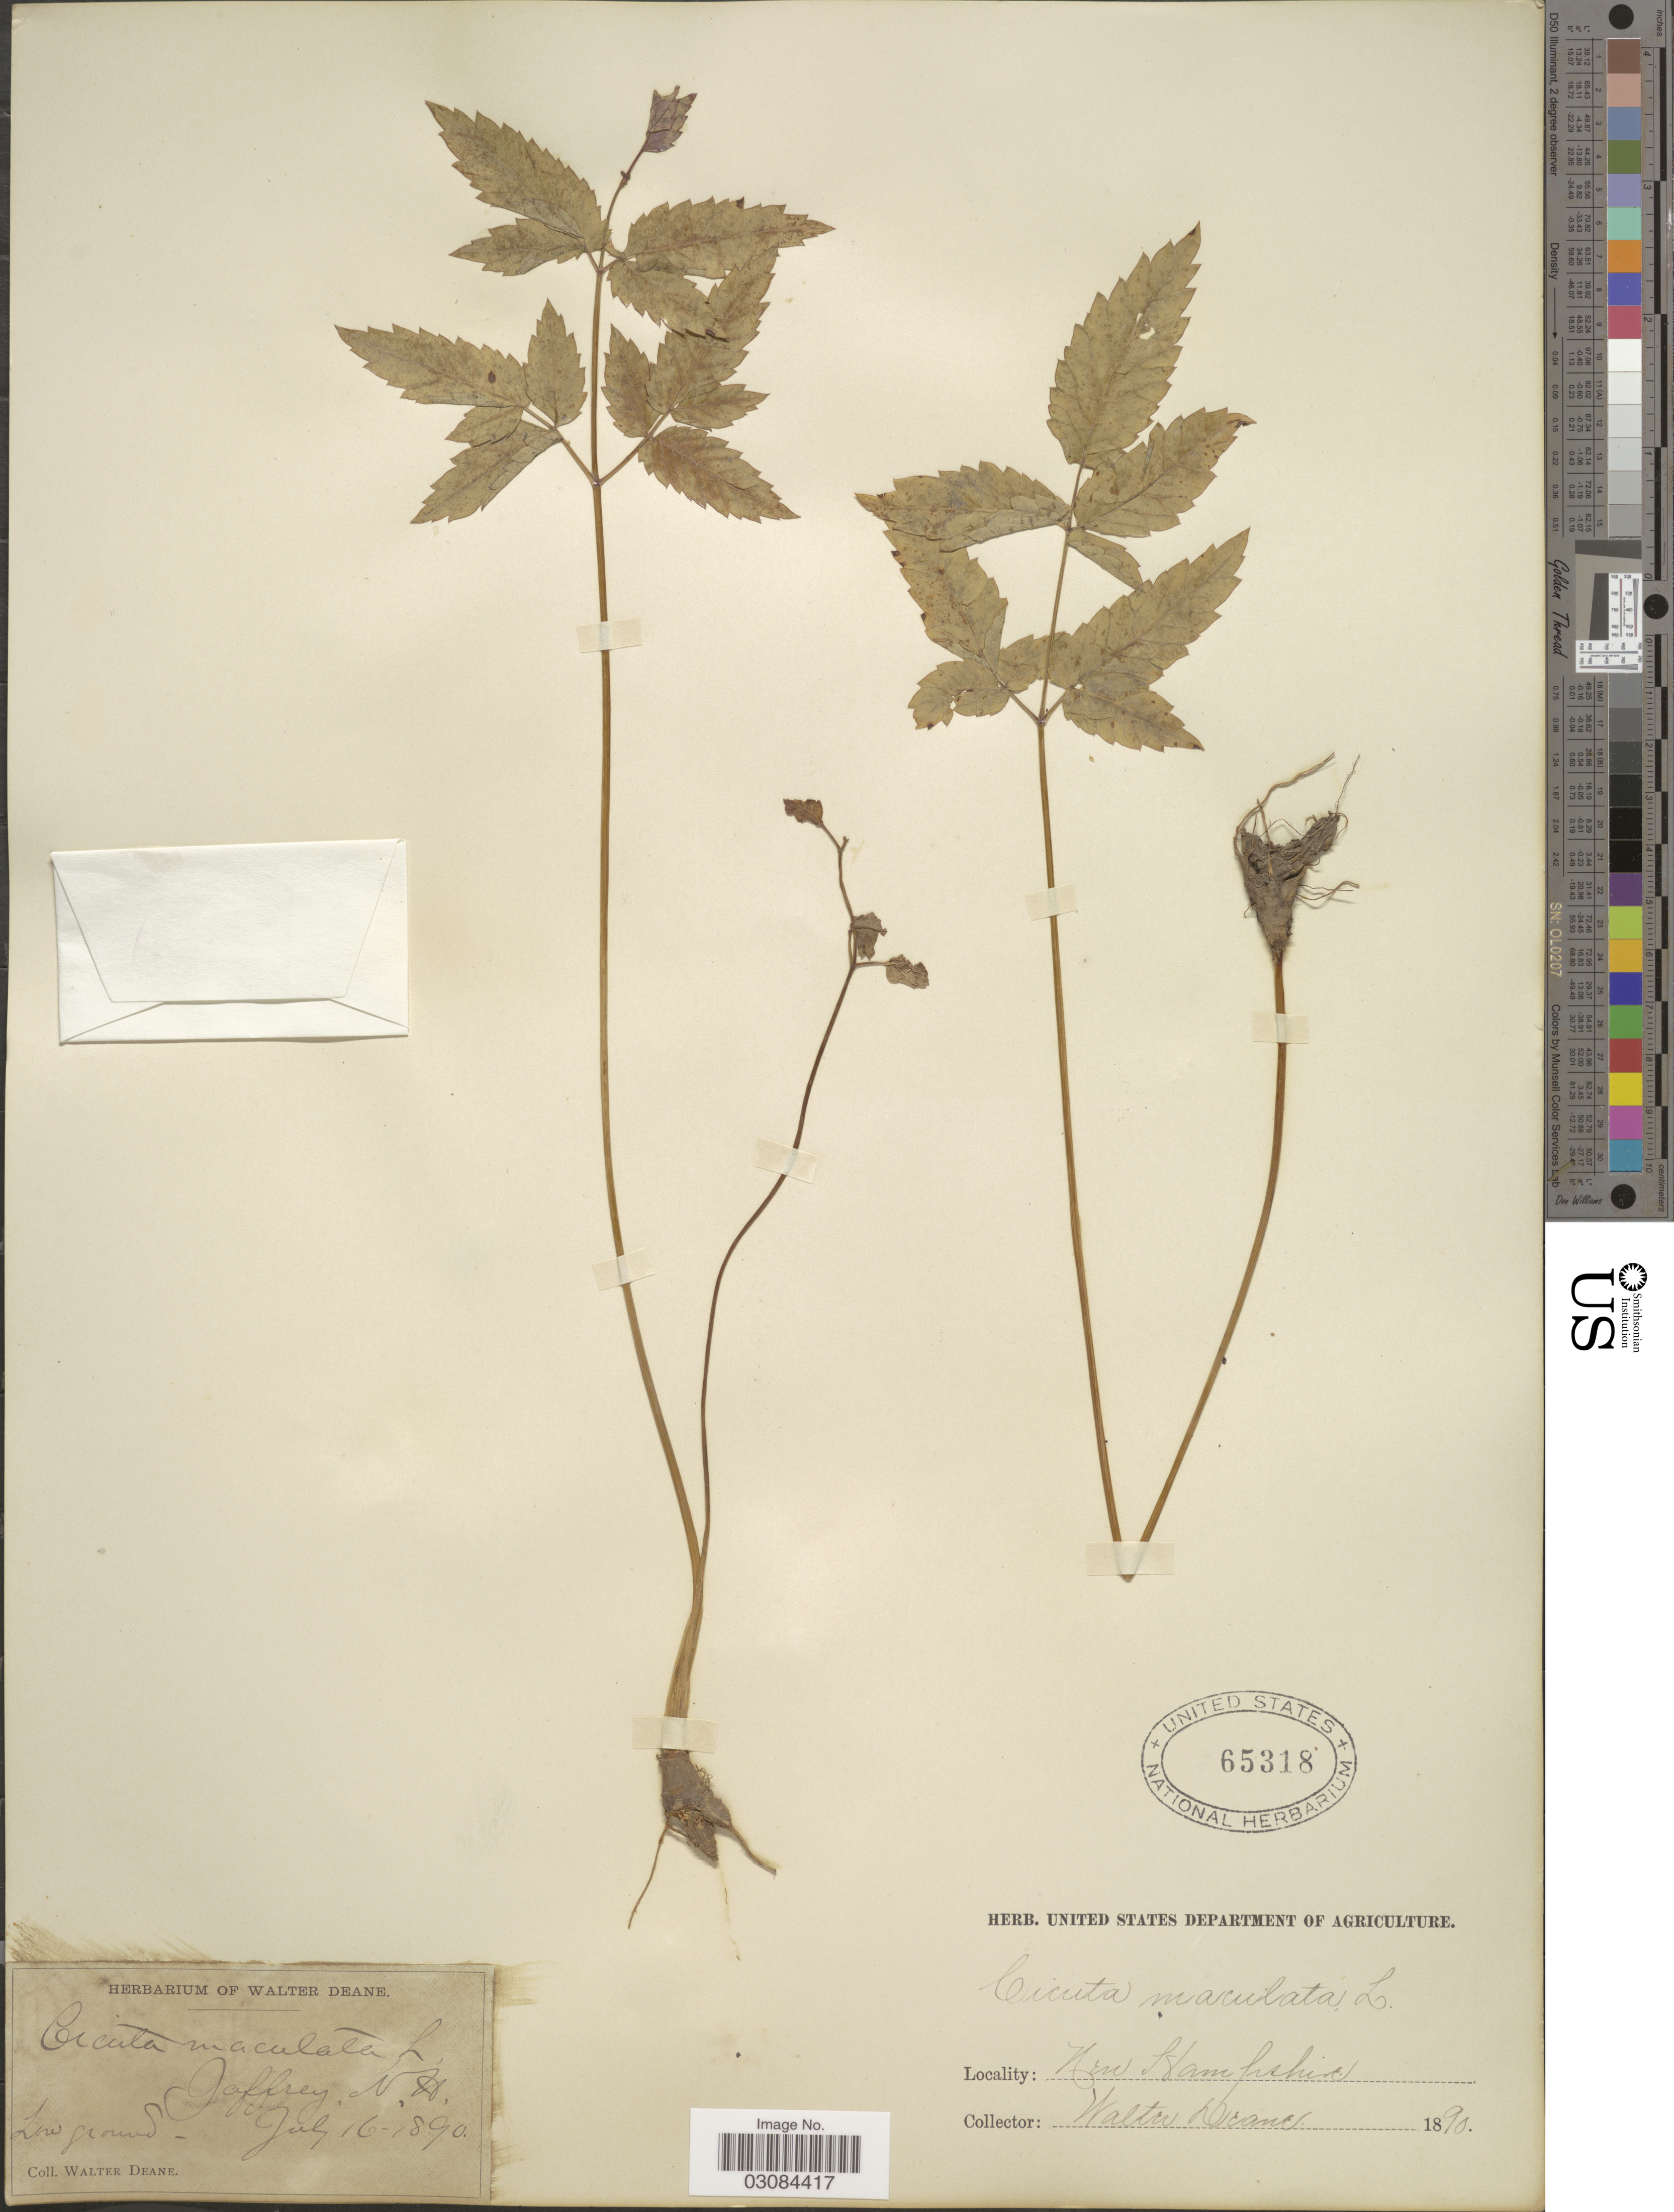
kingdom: Plantae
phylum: Tracheophyta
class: Magnoliopsida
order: Apiales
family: Apiaceae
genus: Cicuta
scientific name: Cicuta maculata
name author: L.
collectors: W. Deane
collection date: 1890-07-16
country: United States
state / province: New Hampshire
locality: Jaffrey, N. H.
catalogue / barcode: US 65318